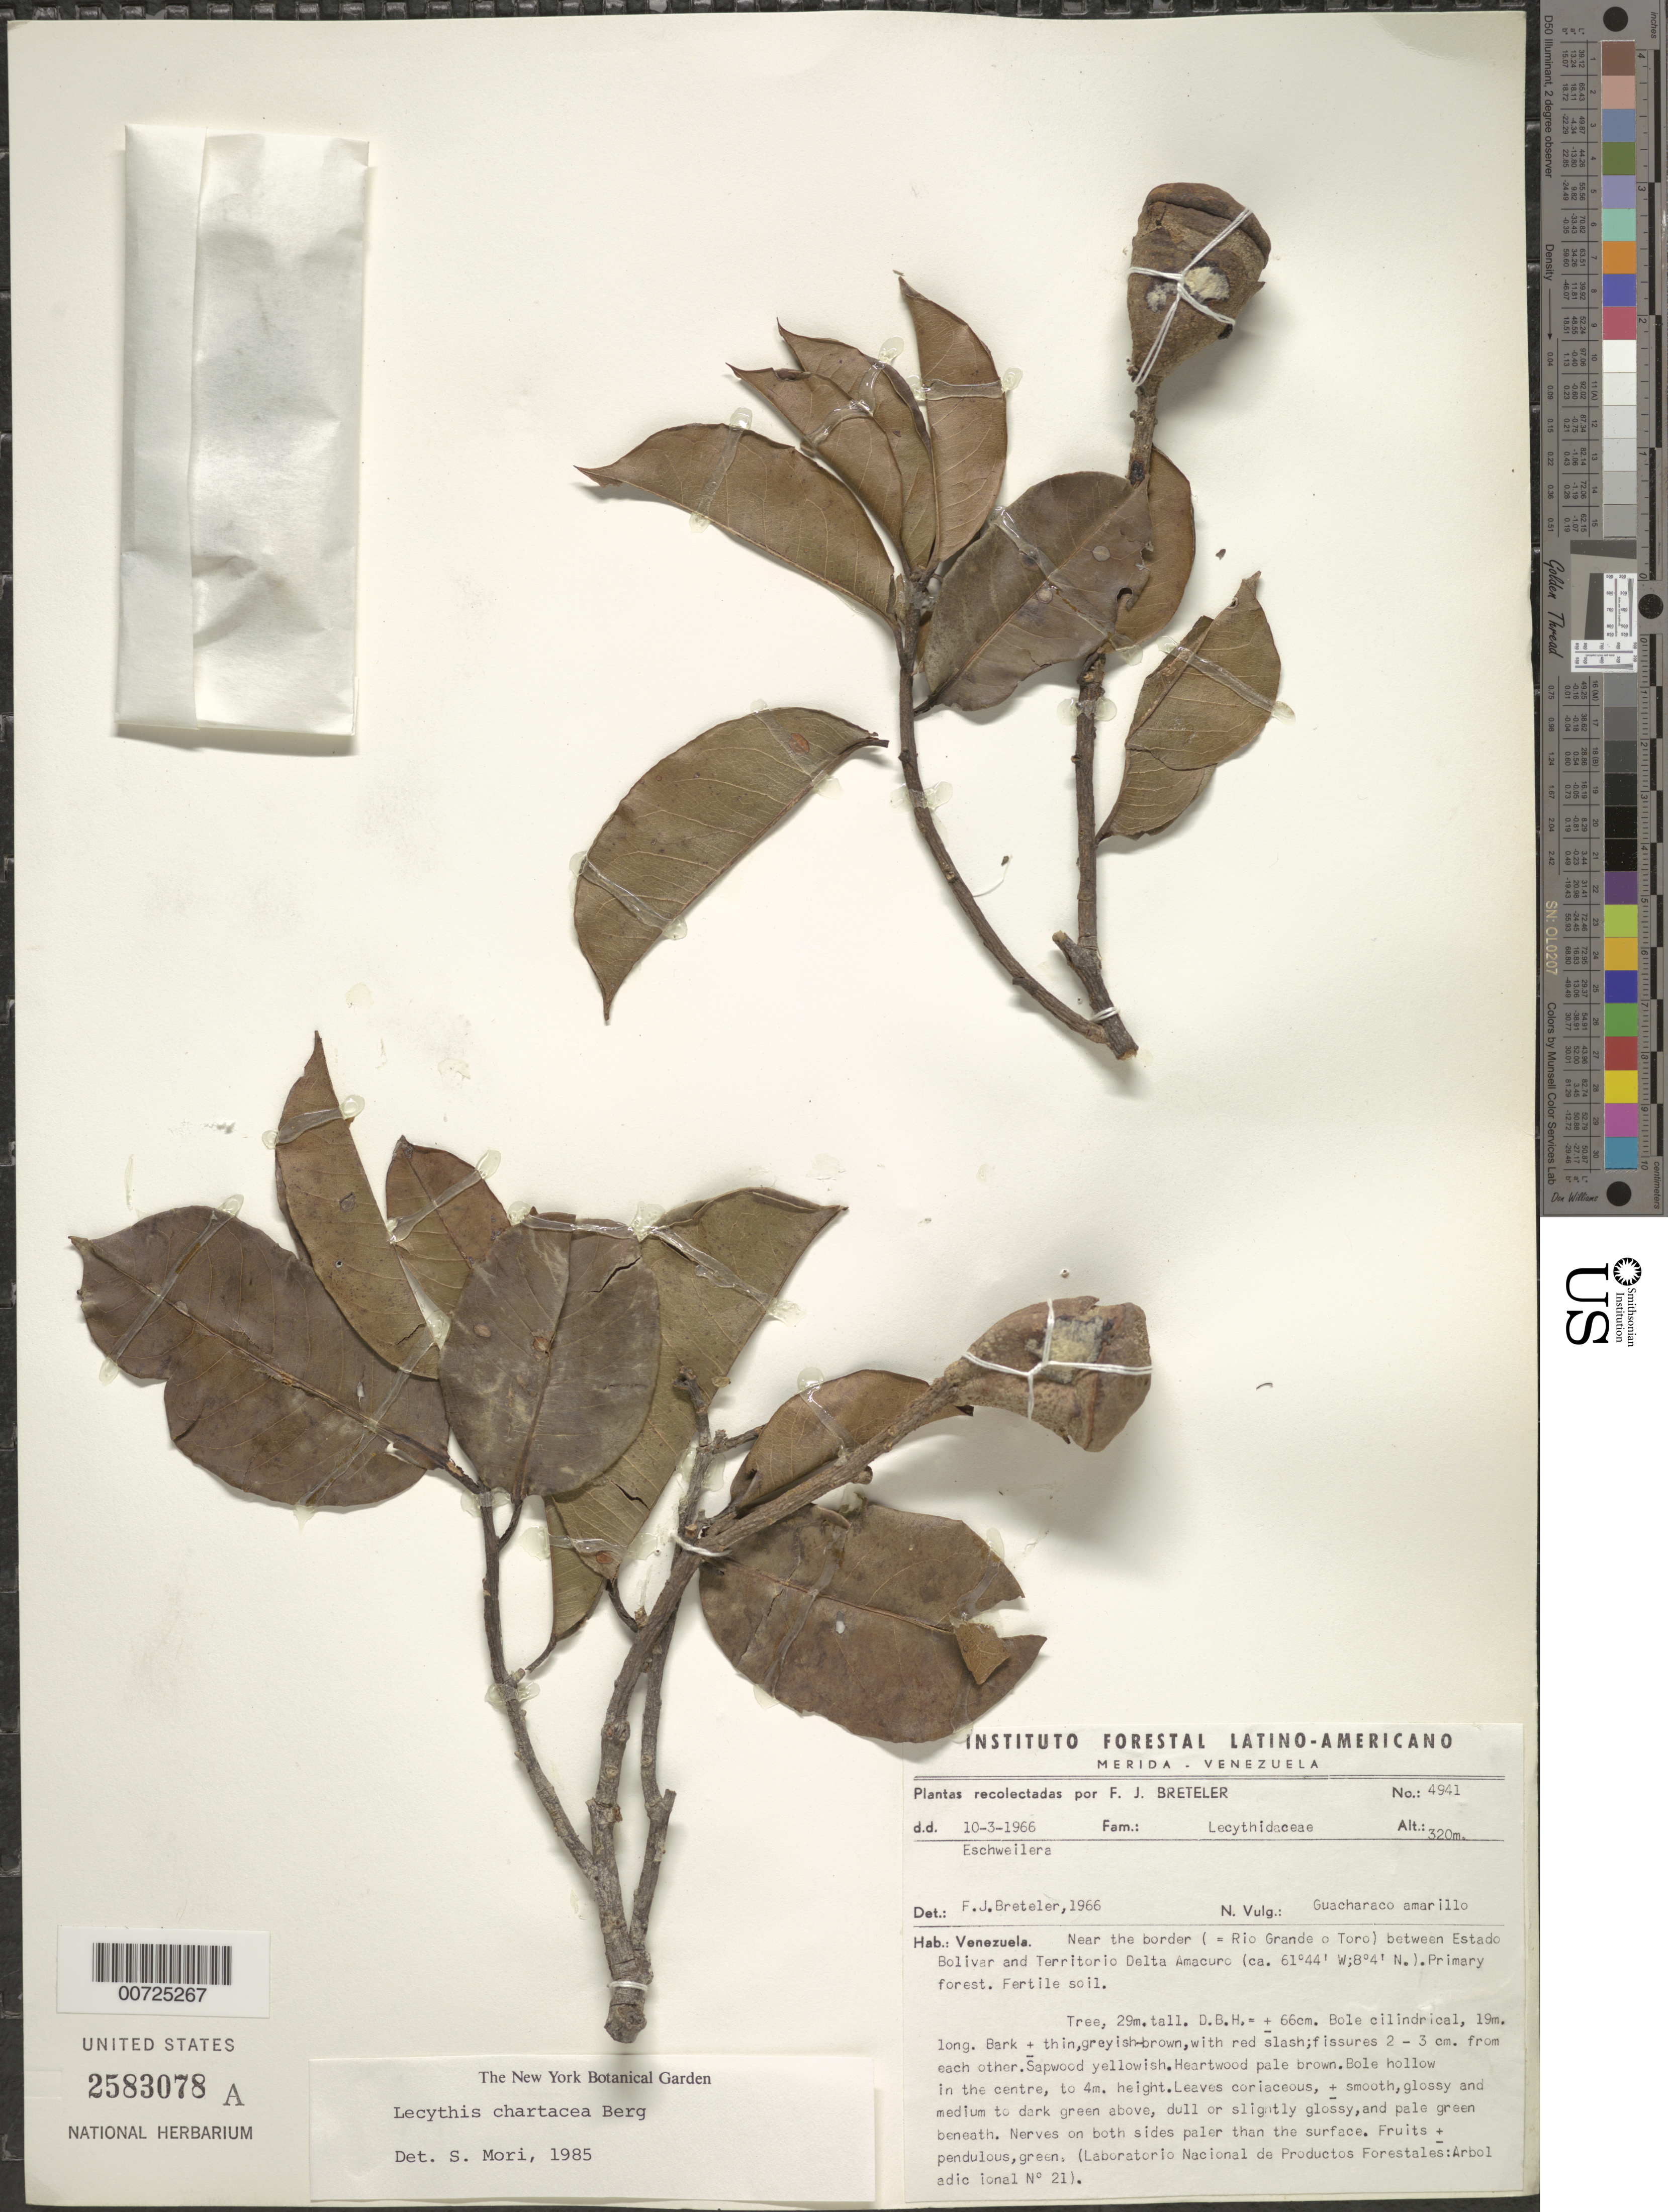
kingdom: Plantae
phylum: Tracheophyta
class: Magnoliopsida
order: Ericales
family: Lecythidaceae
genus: Lecythis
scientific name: Lecythis chartacea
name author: O. Berg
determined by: Mori, Scott A.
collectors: F. J. Breteler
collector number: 4941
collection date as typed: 10-Mar-66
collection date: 1966-03-10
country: Venezuela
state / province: Bolívar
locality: Río Grande o Toro, near border between Estado Bolívar and Territorío Delta Amacuro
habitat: Primary forest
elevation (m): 320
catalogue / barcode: US 2583078A